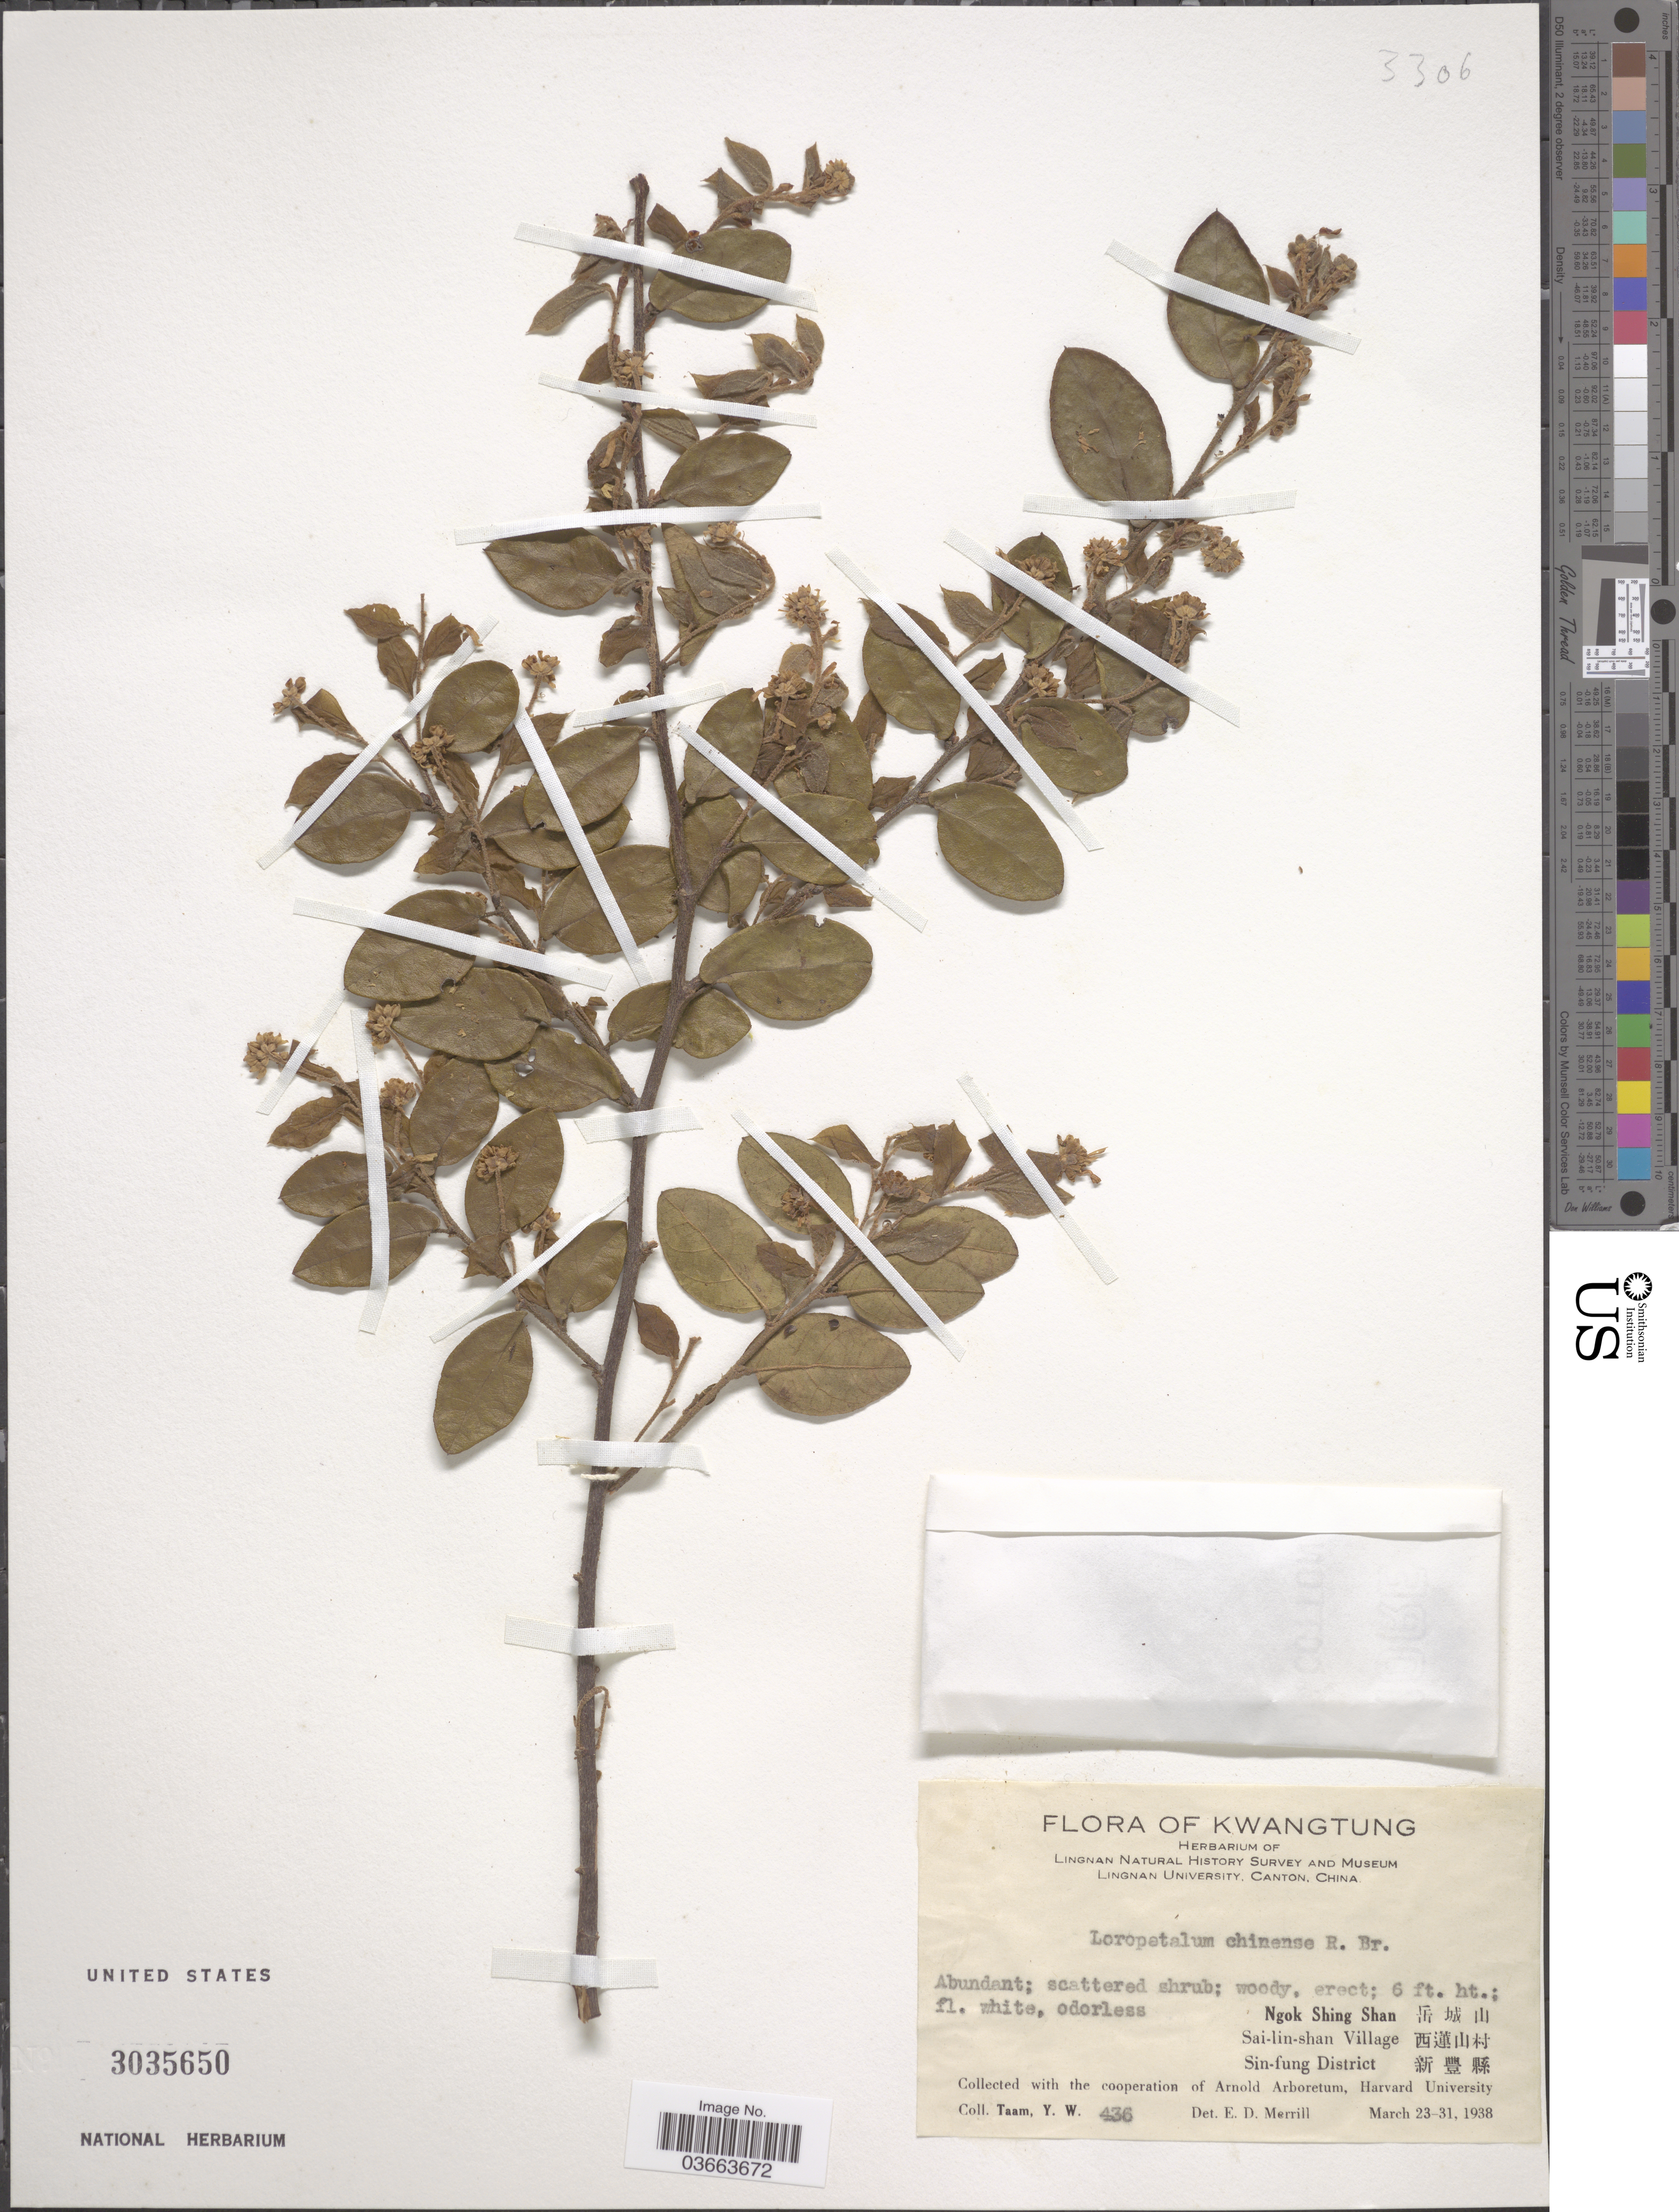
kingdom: Plantae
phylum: Tracheophyta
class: Magnoliopsida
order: Saxifragales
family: Hamamelidaceae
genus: Loropetalum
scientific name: Loropetalum chinense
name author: (R. Br.) Oliv.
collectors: Y. W. Taam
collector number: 436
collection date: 1938-03-23/1938-03-31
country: China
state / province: Guangdong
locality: Kwangtung. Ngok Shing Shan X Sai-lin-shan Village X Sin-fung District X.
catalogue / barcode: US 3035650